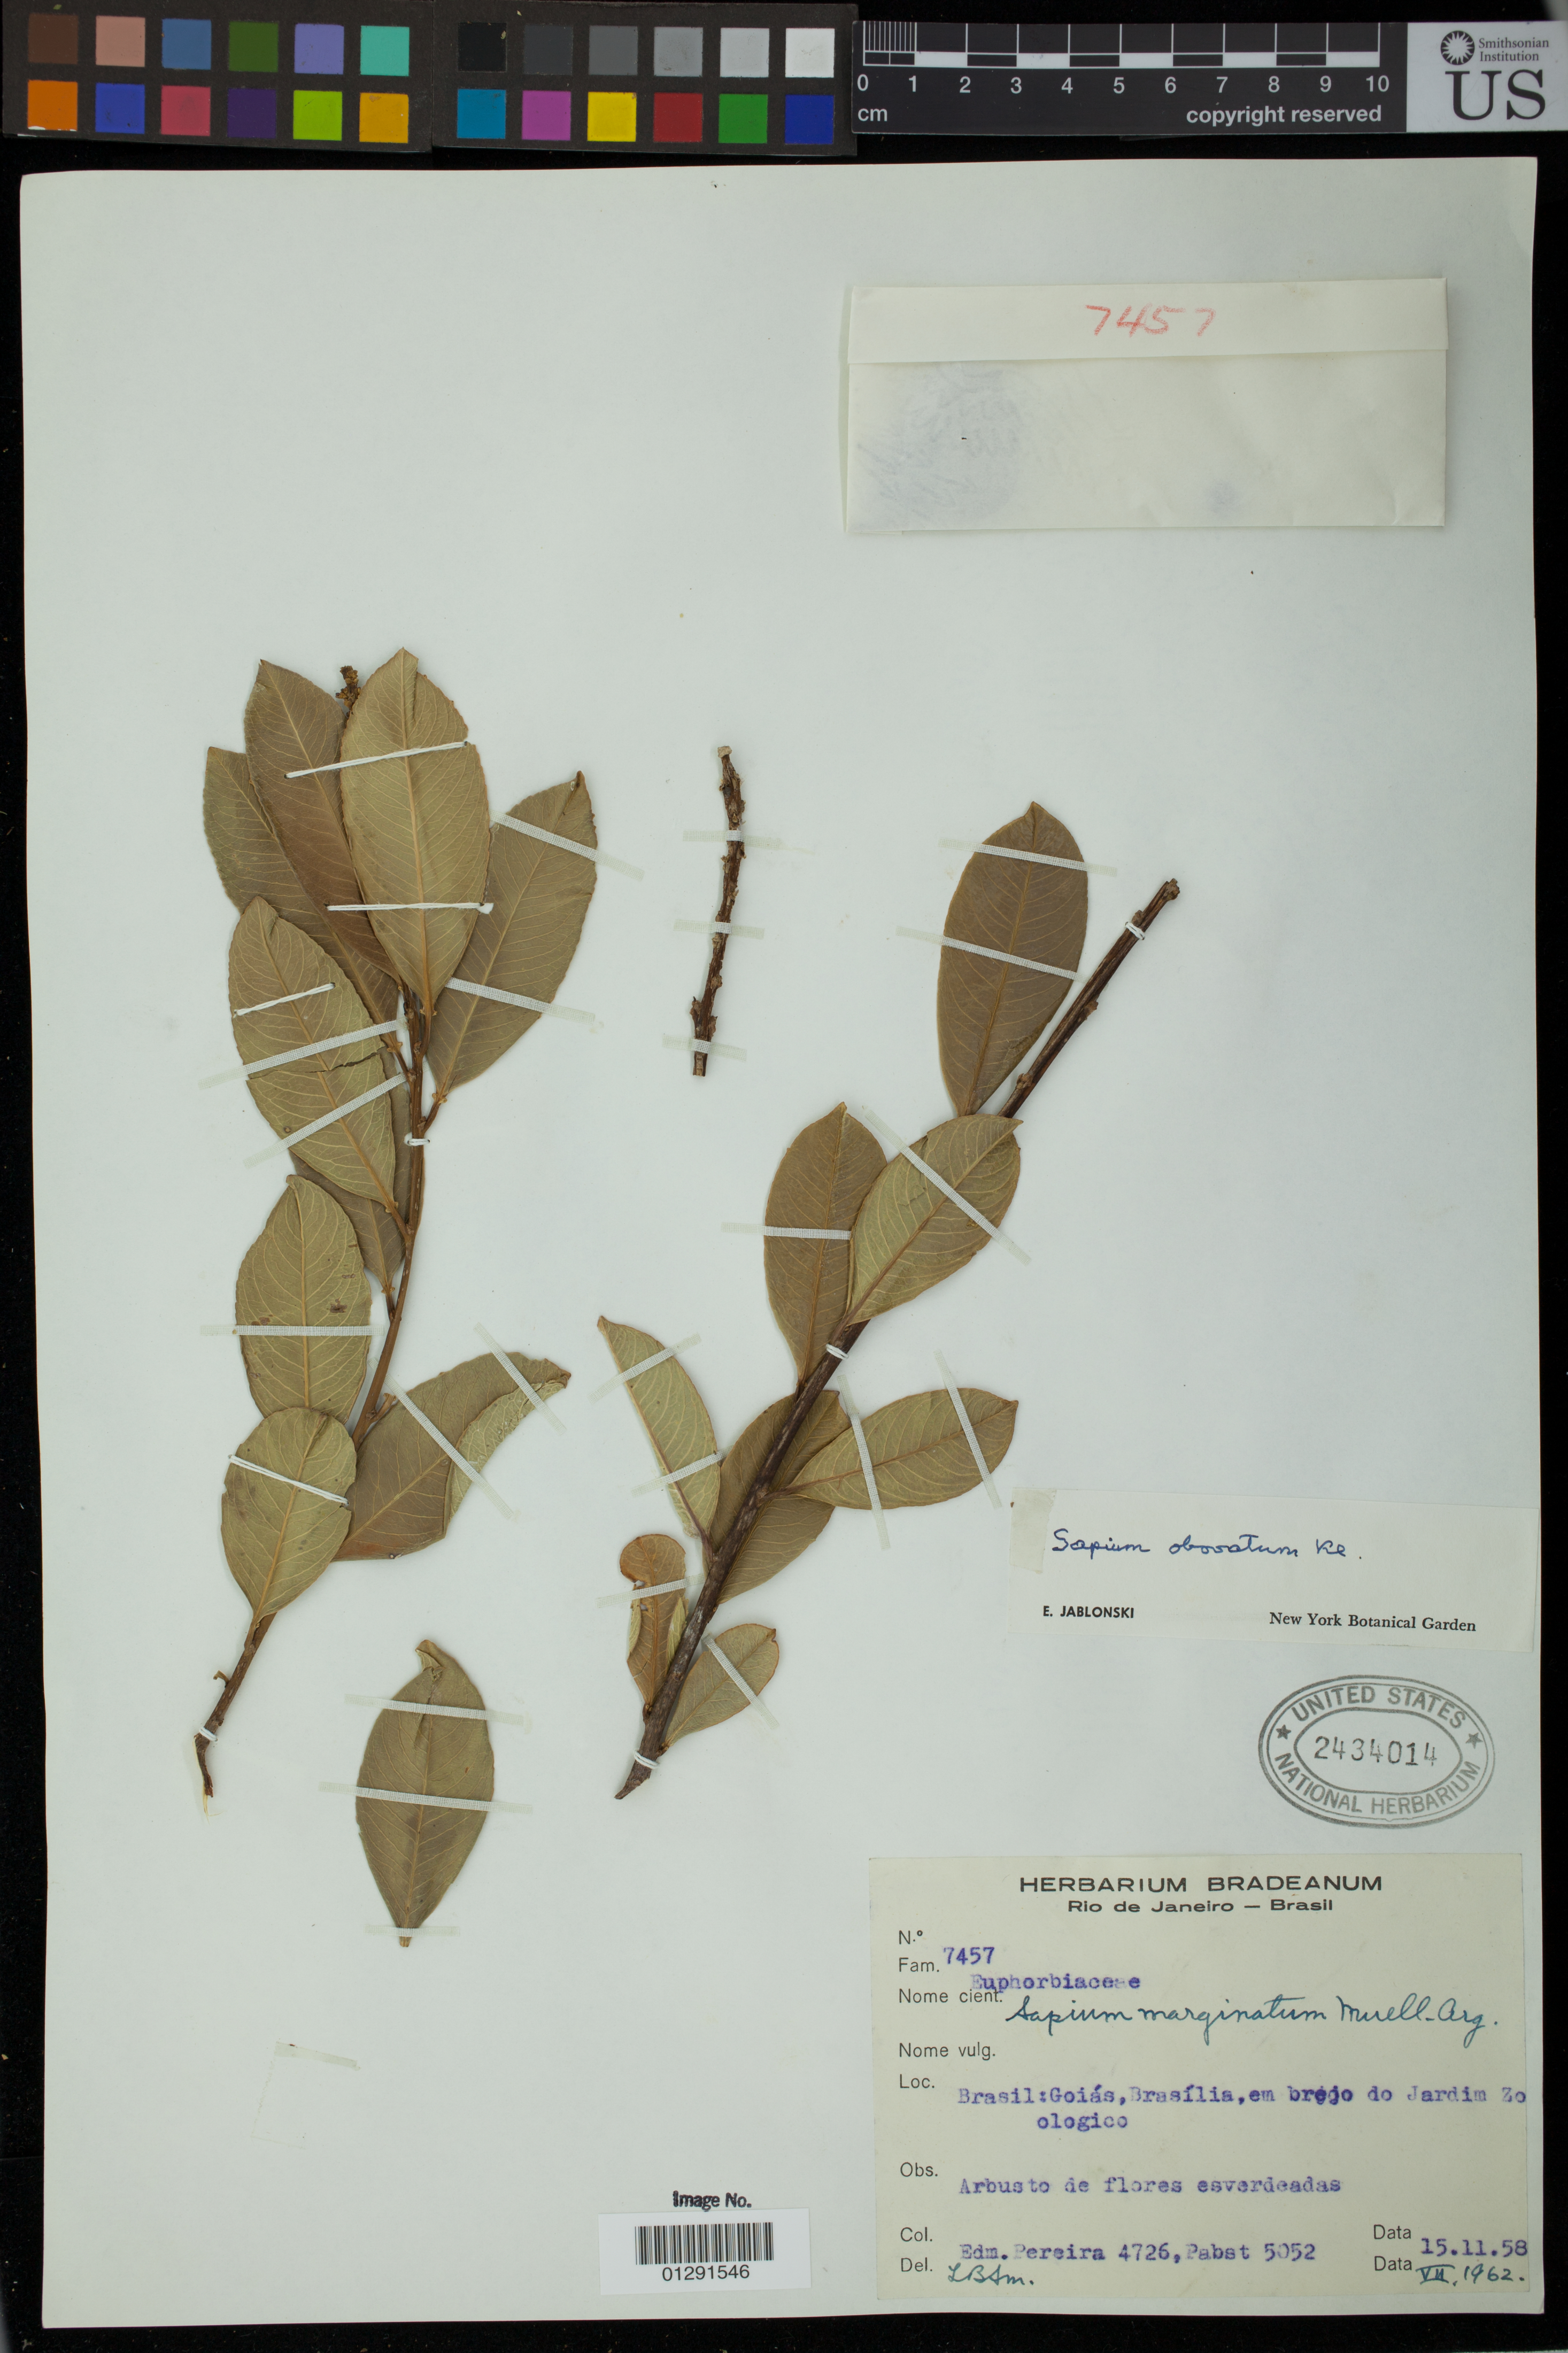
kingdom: Plantae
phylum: Tracheophyta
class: Magnoliopsida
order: Malpighiales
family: Euphorbiaceae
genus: Sapium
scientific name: Sapium obovatum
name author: Klotzsch ex Müll. Arg.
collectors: E. Pereira & Pabst, --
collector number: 4726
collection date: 1958-11-15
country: Brazil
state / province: Goias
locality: Brasilia, em brojo do Jardim Zoologico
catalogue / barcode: US 2434014